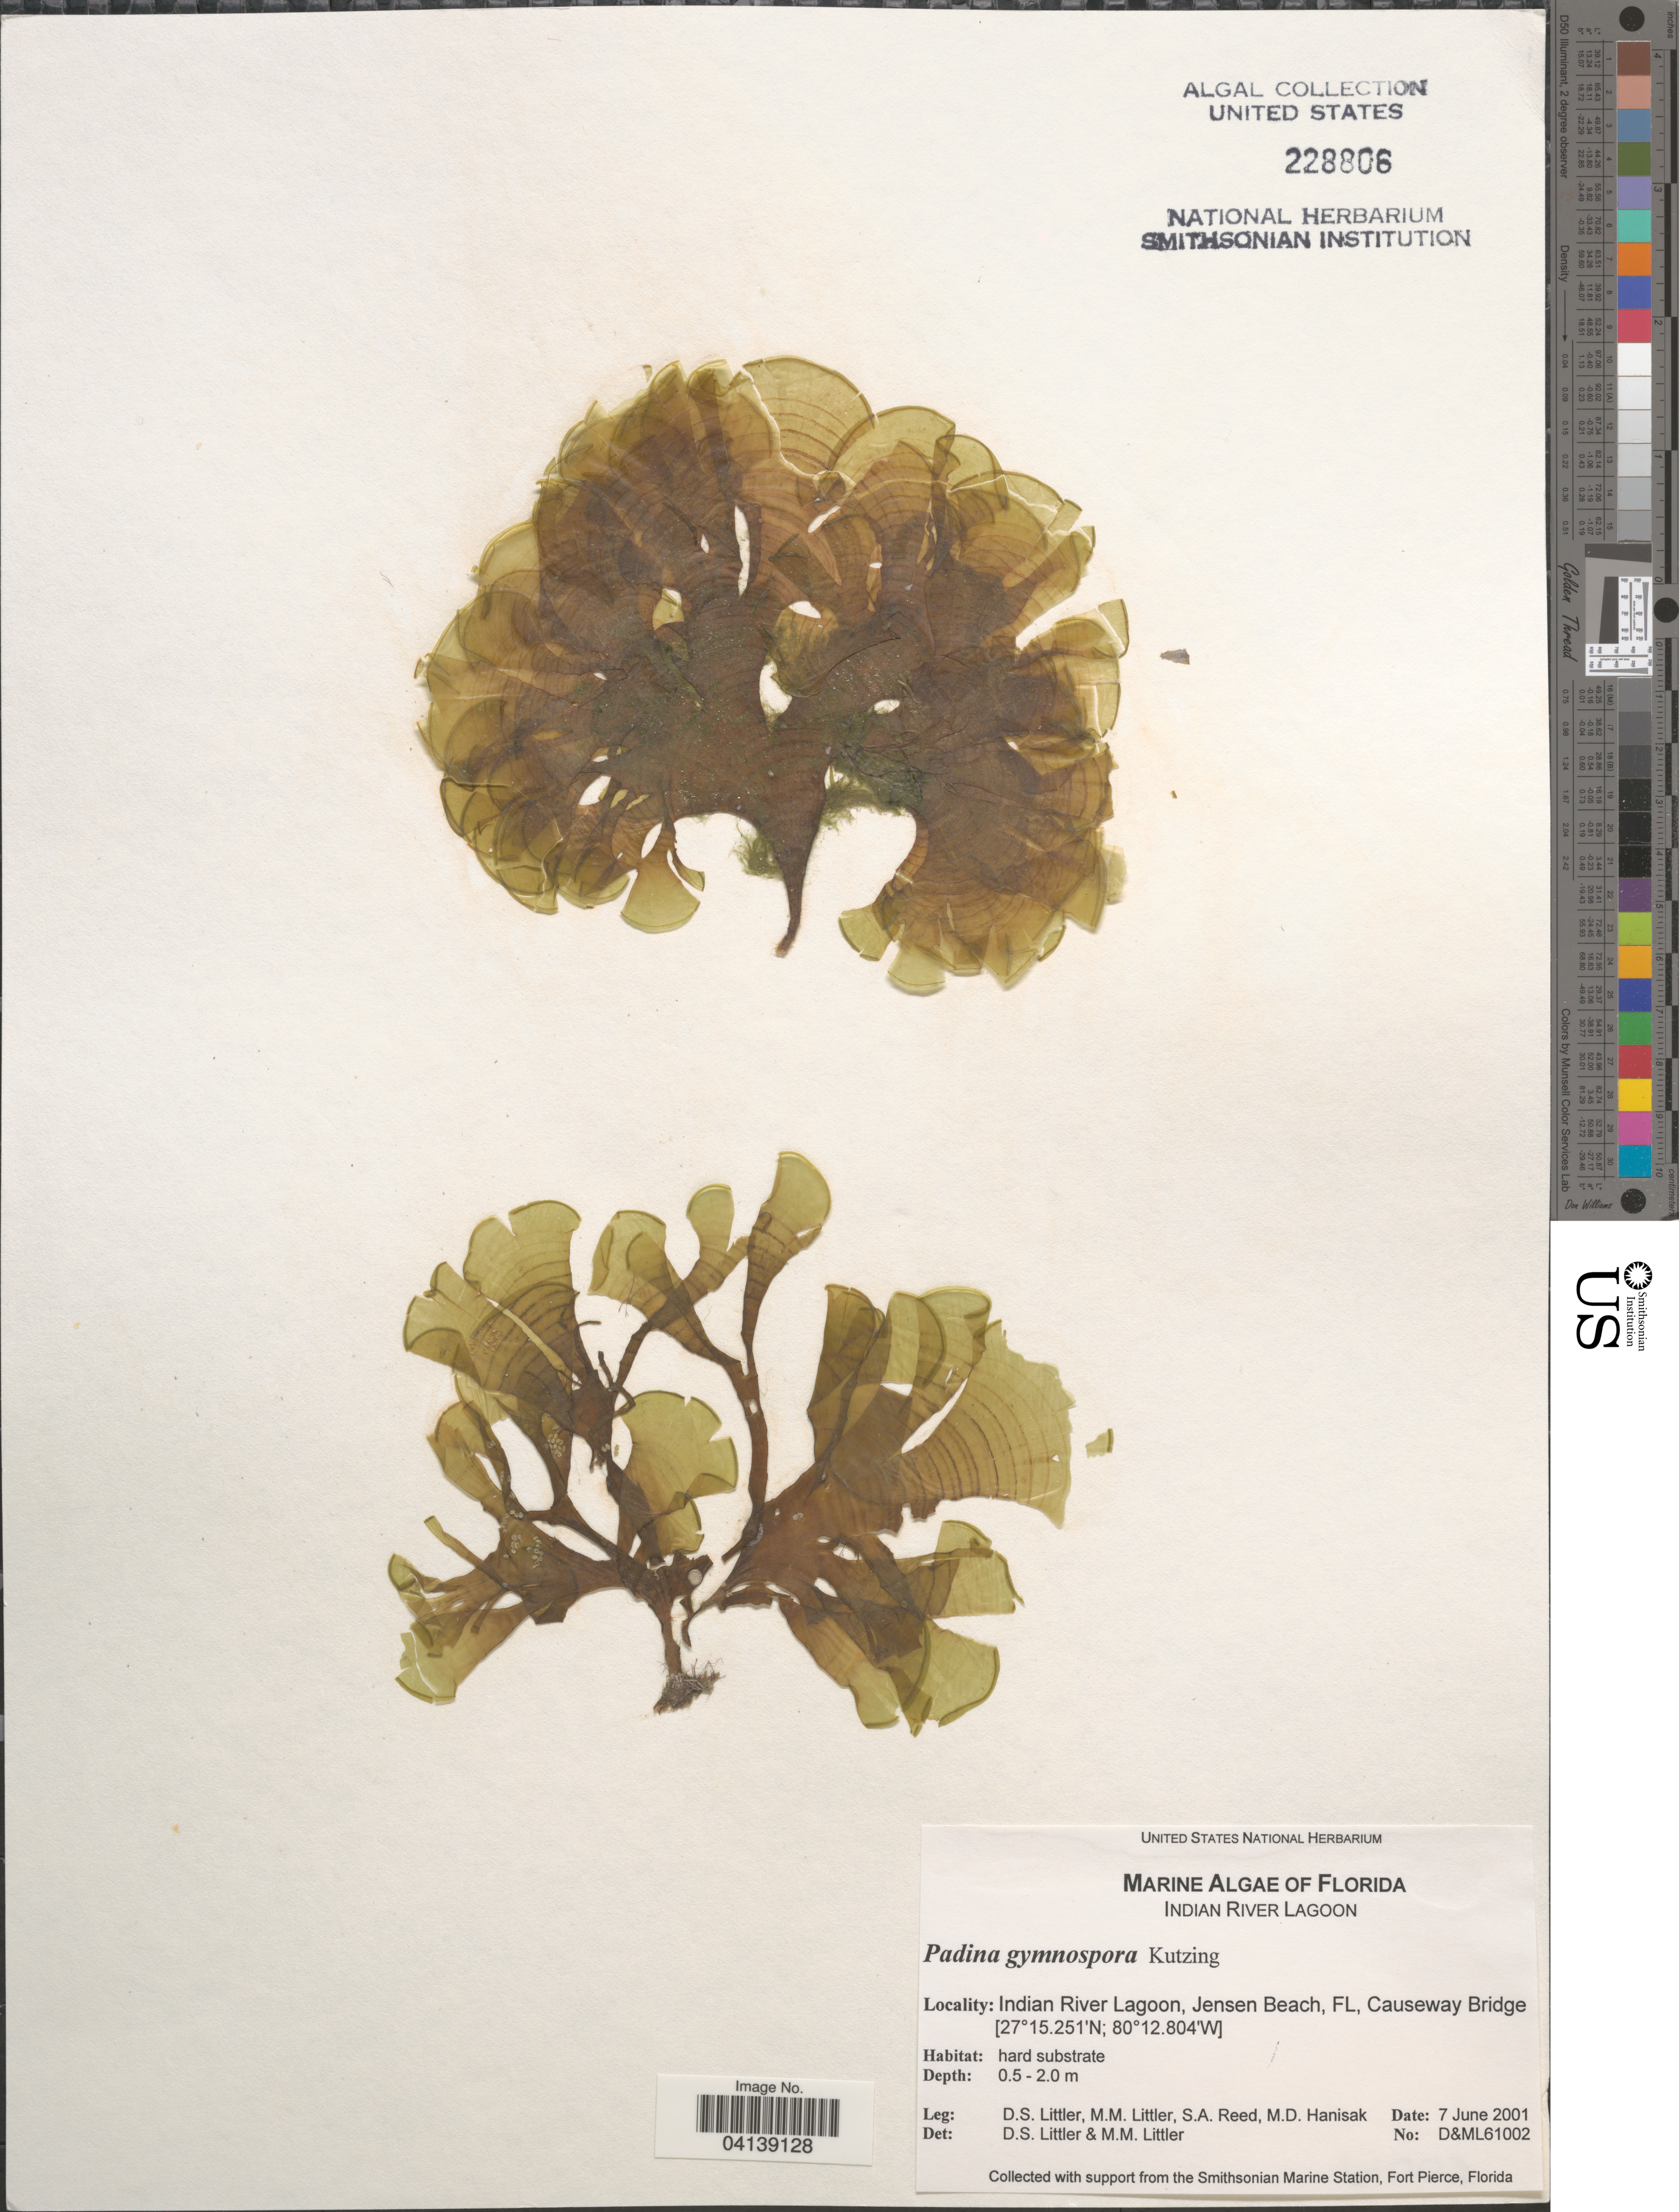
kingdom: Chromista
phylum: Ochrophyta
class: Phaeophyceae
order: Dictyotales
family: Dictyotaceae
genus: Padina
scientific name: Padina gymnospora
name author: (Kütz.) O.G. Sond.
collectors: D. S. Littler, S. Reed & M. Hanisak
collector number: D&ML61002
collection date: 2001-06-07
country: United States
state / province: Florida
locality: Indian River Lagoon, Jensen Beach, Causeway Bridge.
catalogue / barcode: US 228806